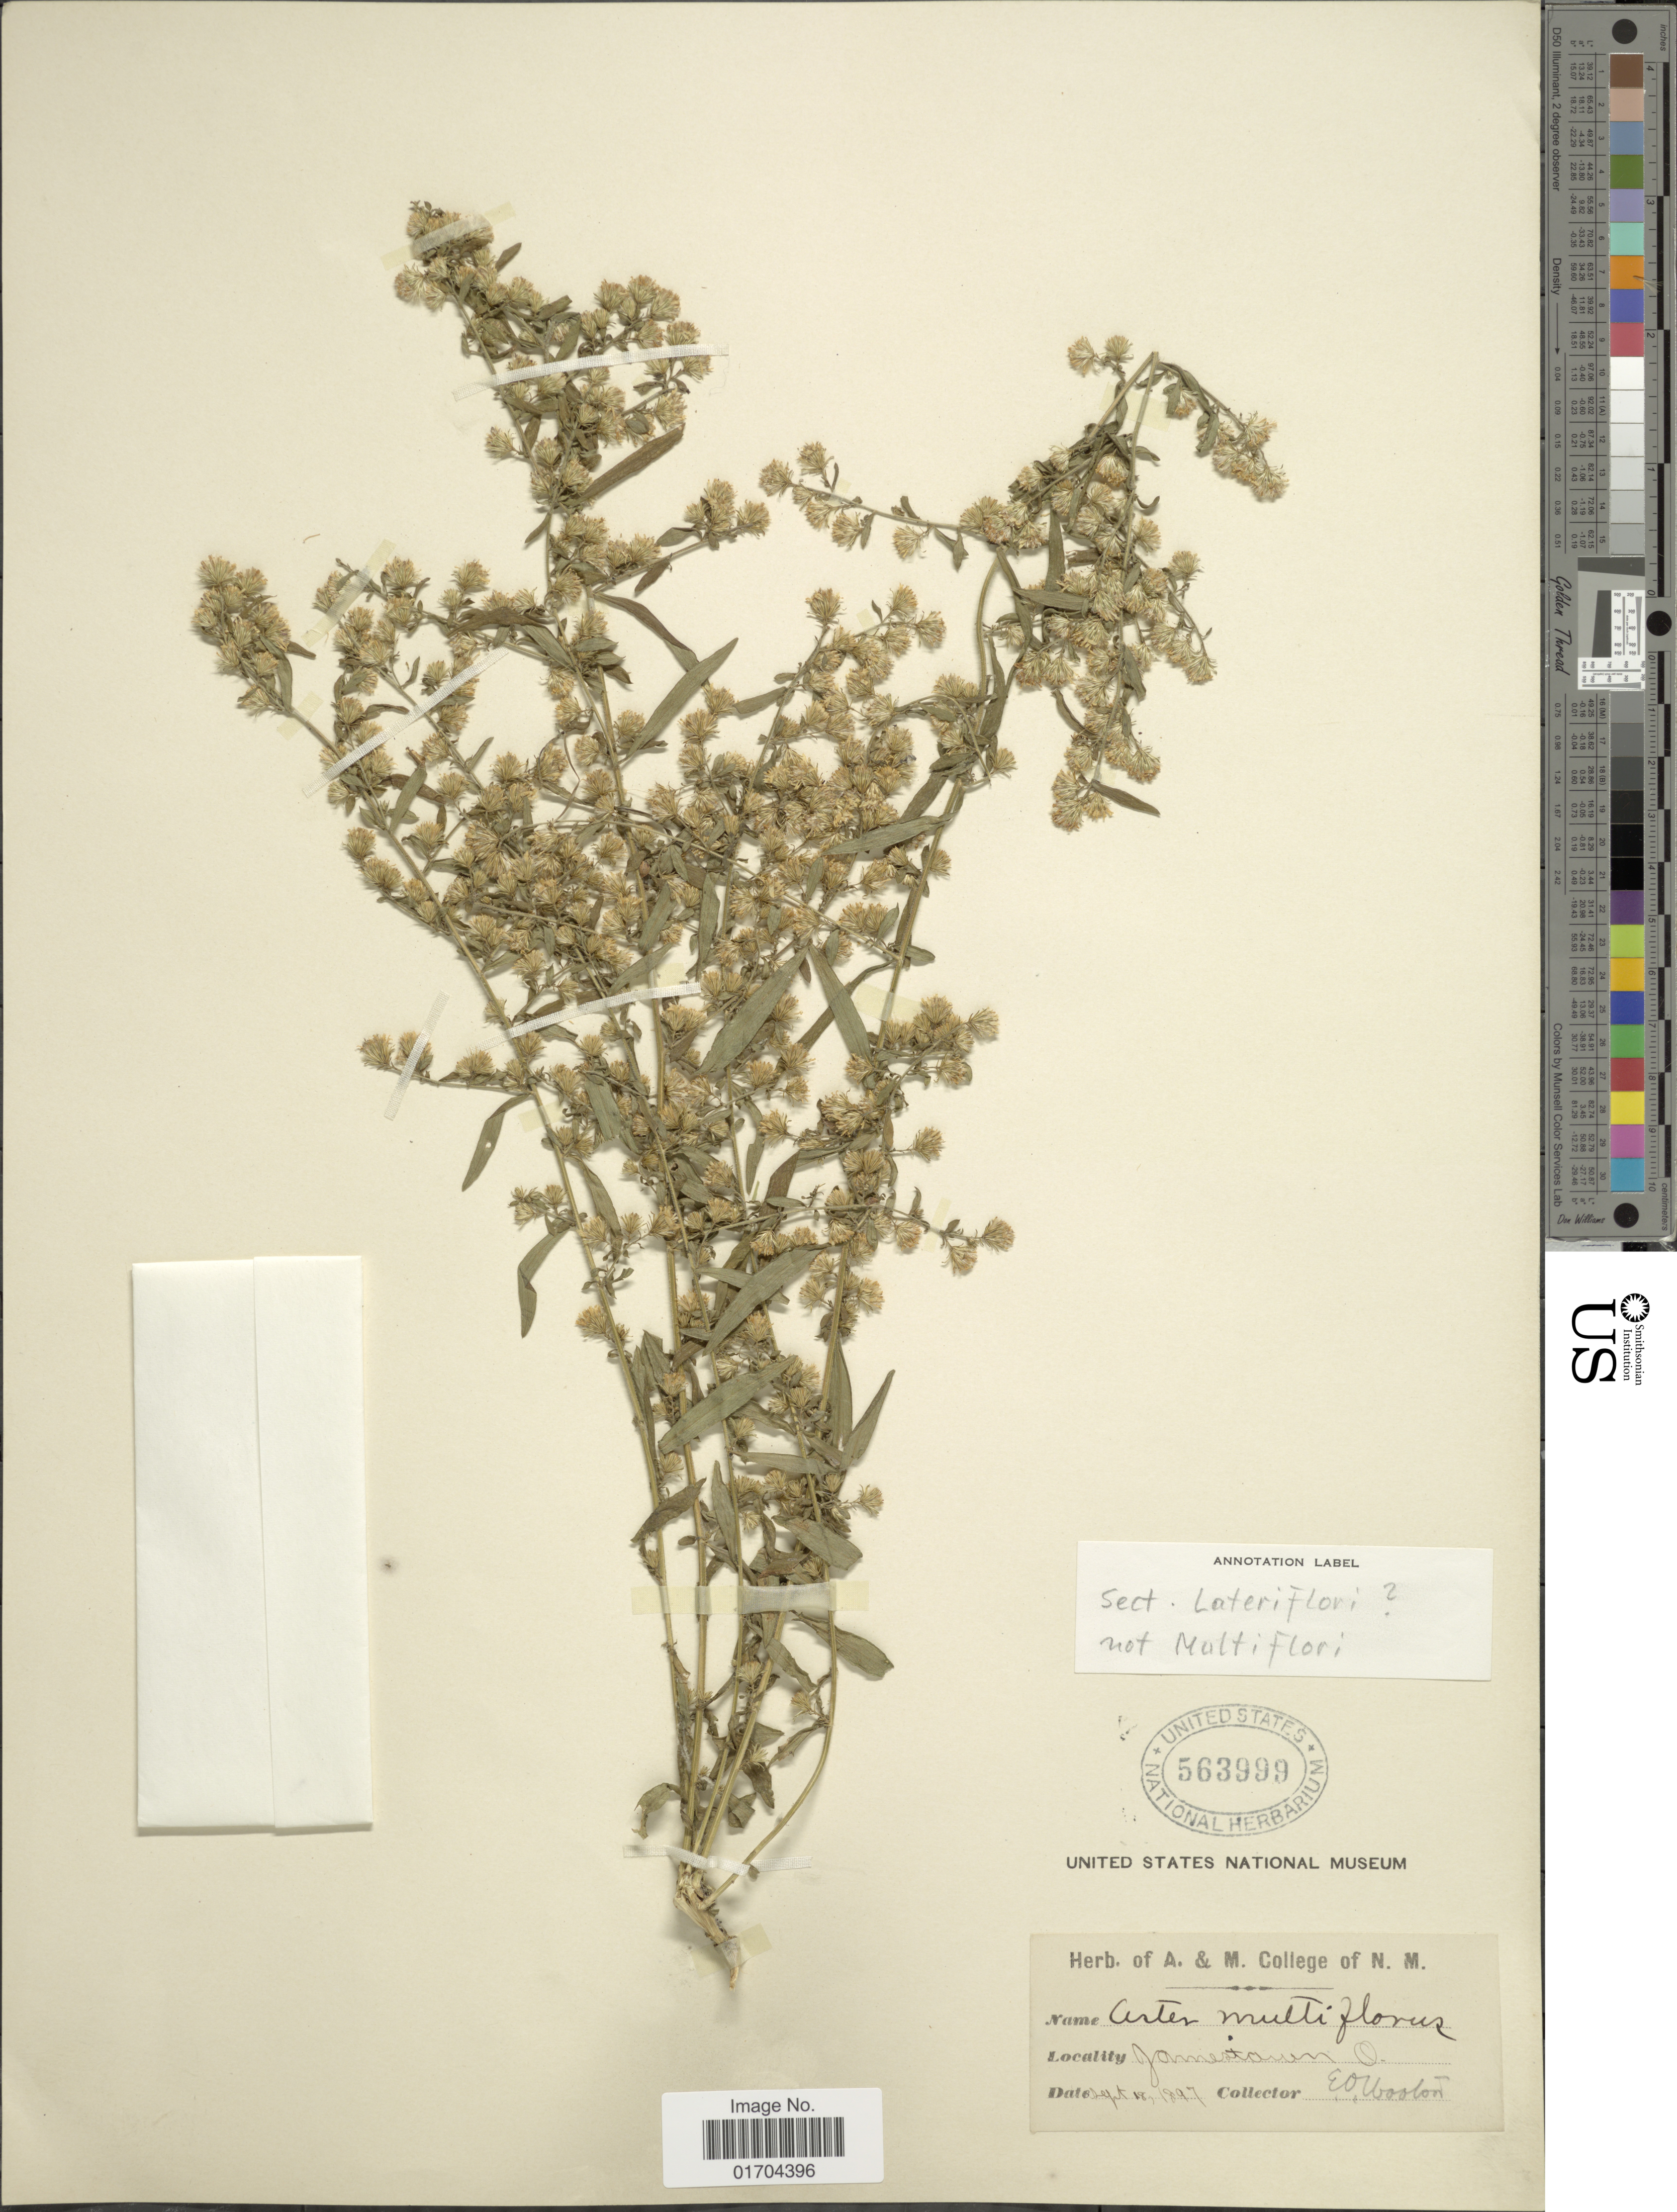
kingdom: Plantae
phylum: Tracheophyta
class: Magnoliopsida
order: Asterales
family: Asteraceae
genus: Symphyotrichum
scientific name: Symphyotrichum sp.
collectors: E. O. Wooton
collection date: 1897-09-18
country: United States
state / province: Ohio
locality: Jamestown, O.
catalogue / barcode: US 563999